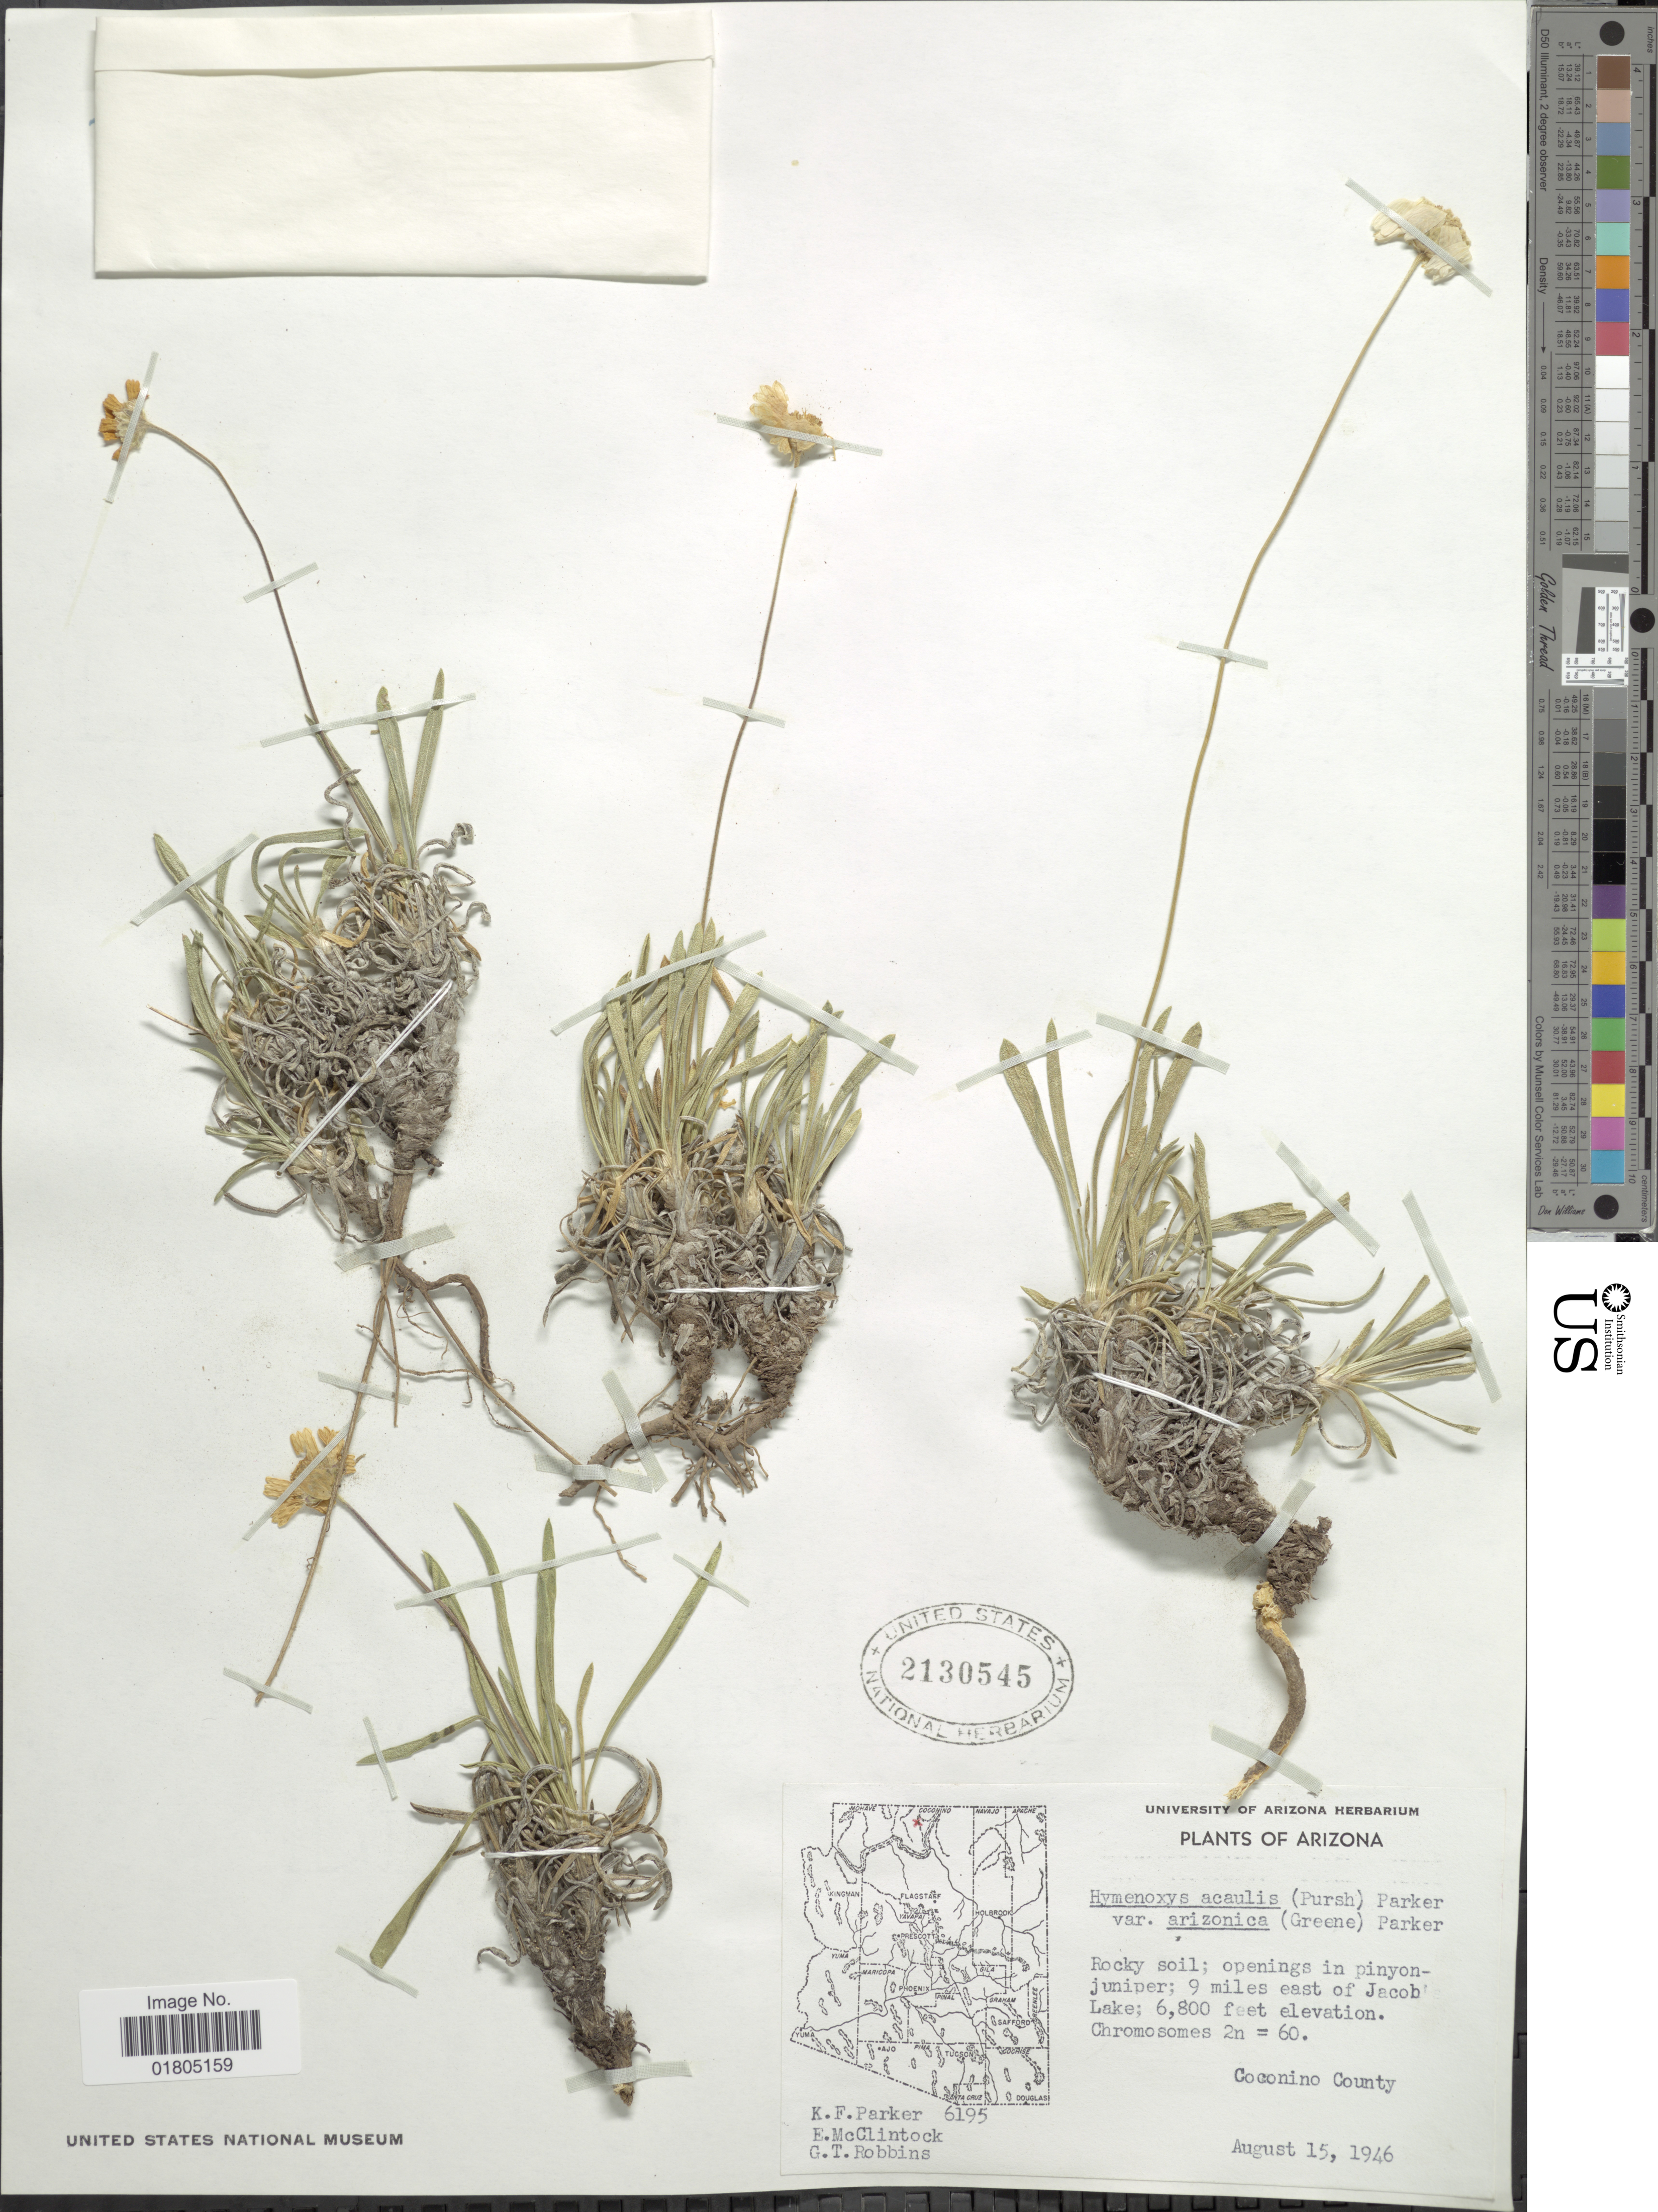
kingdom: Plantae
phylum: Tracheophyta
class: Magnoliopsida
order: Asterales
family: Asteraceae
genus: Actinea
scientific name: Actinea acaulis var. arizonica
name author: (Greene) S.F. Blake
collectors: K. F. Parker, E. McClintock & G. T. Robbins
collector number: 6195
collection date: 1946-08-15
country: United States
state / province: Arizona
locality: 9 miles east of Jacob Lake, Coconino County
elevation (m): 2073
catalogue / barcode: US 2130545